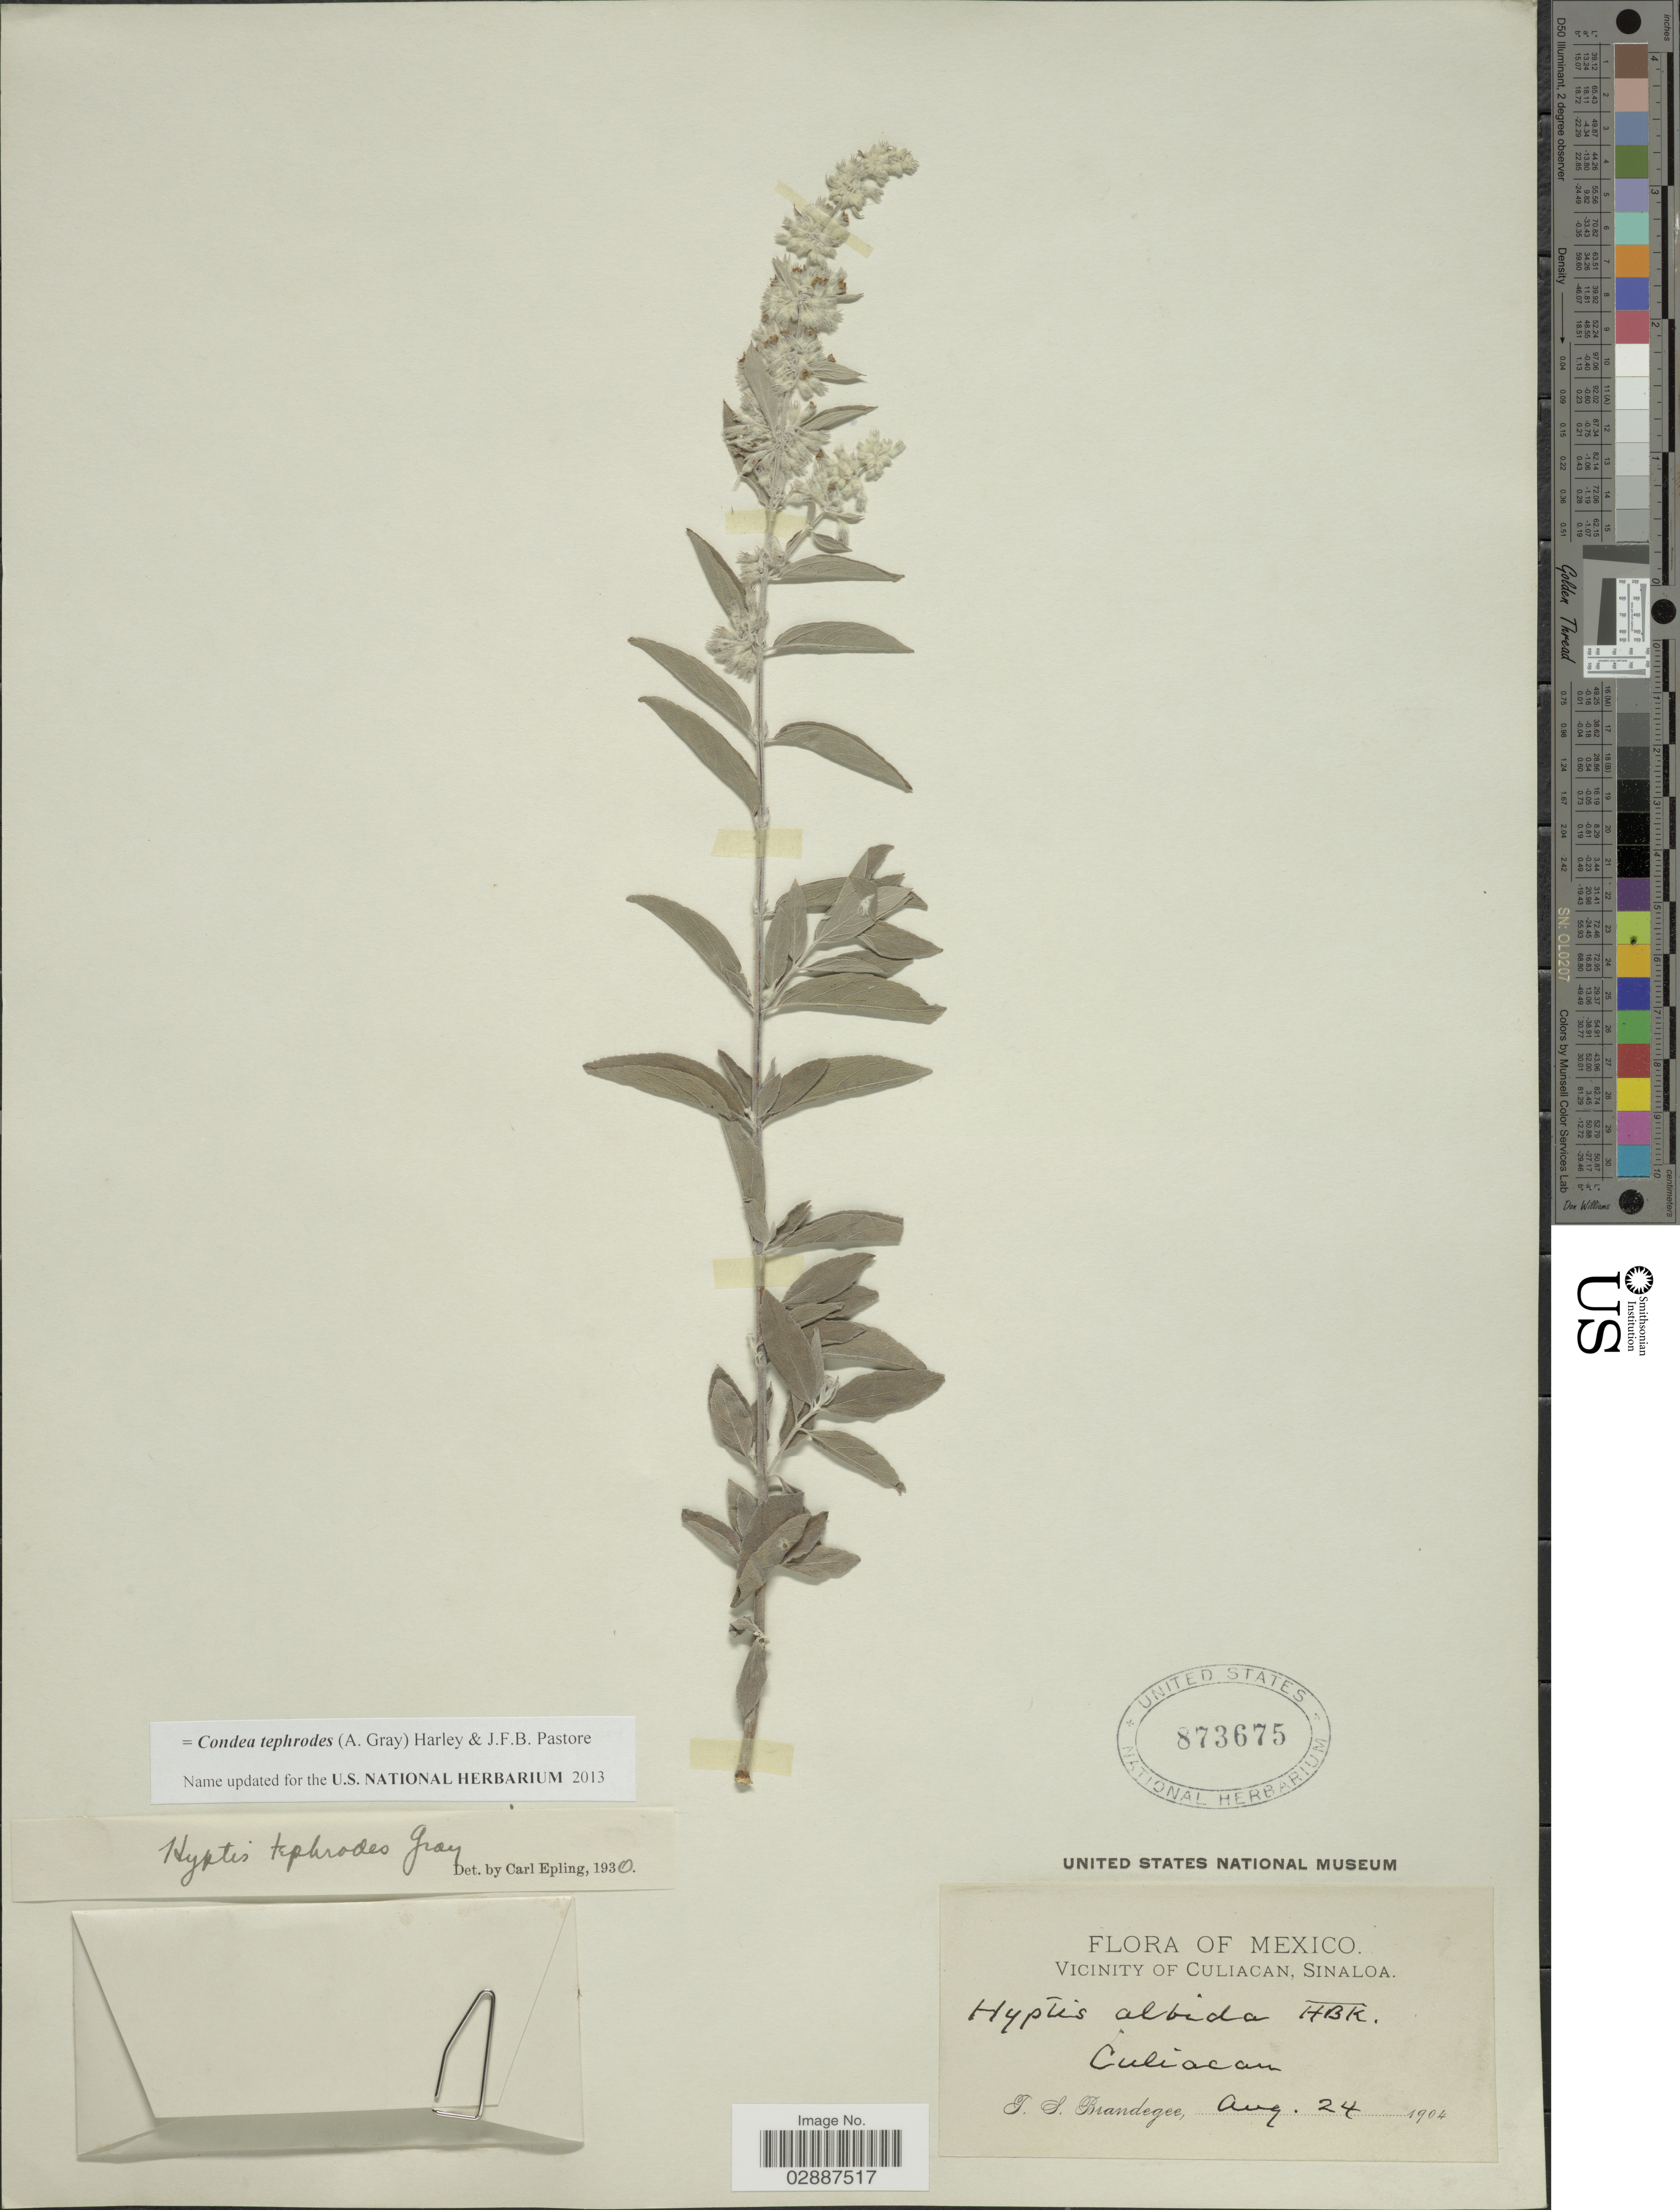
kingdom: Plantae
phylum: Tracheophyta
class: Magnoliopsida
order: Lamiales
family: Lamiaceae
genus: Condea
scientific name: Condea tephrodes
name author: (A. Gray) Harley & J.F.B. Pastore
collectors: T. S. Brandegee (herbarium)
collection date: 1904-08-24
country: Mexico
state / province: Sinaloa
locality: Vicinity of Culiacan. Culiacan.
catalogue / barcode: US 873675